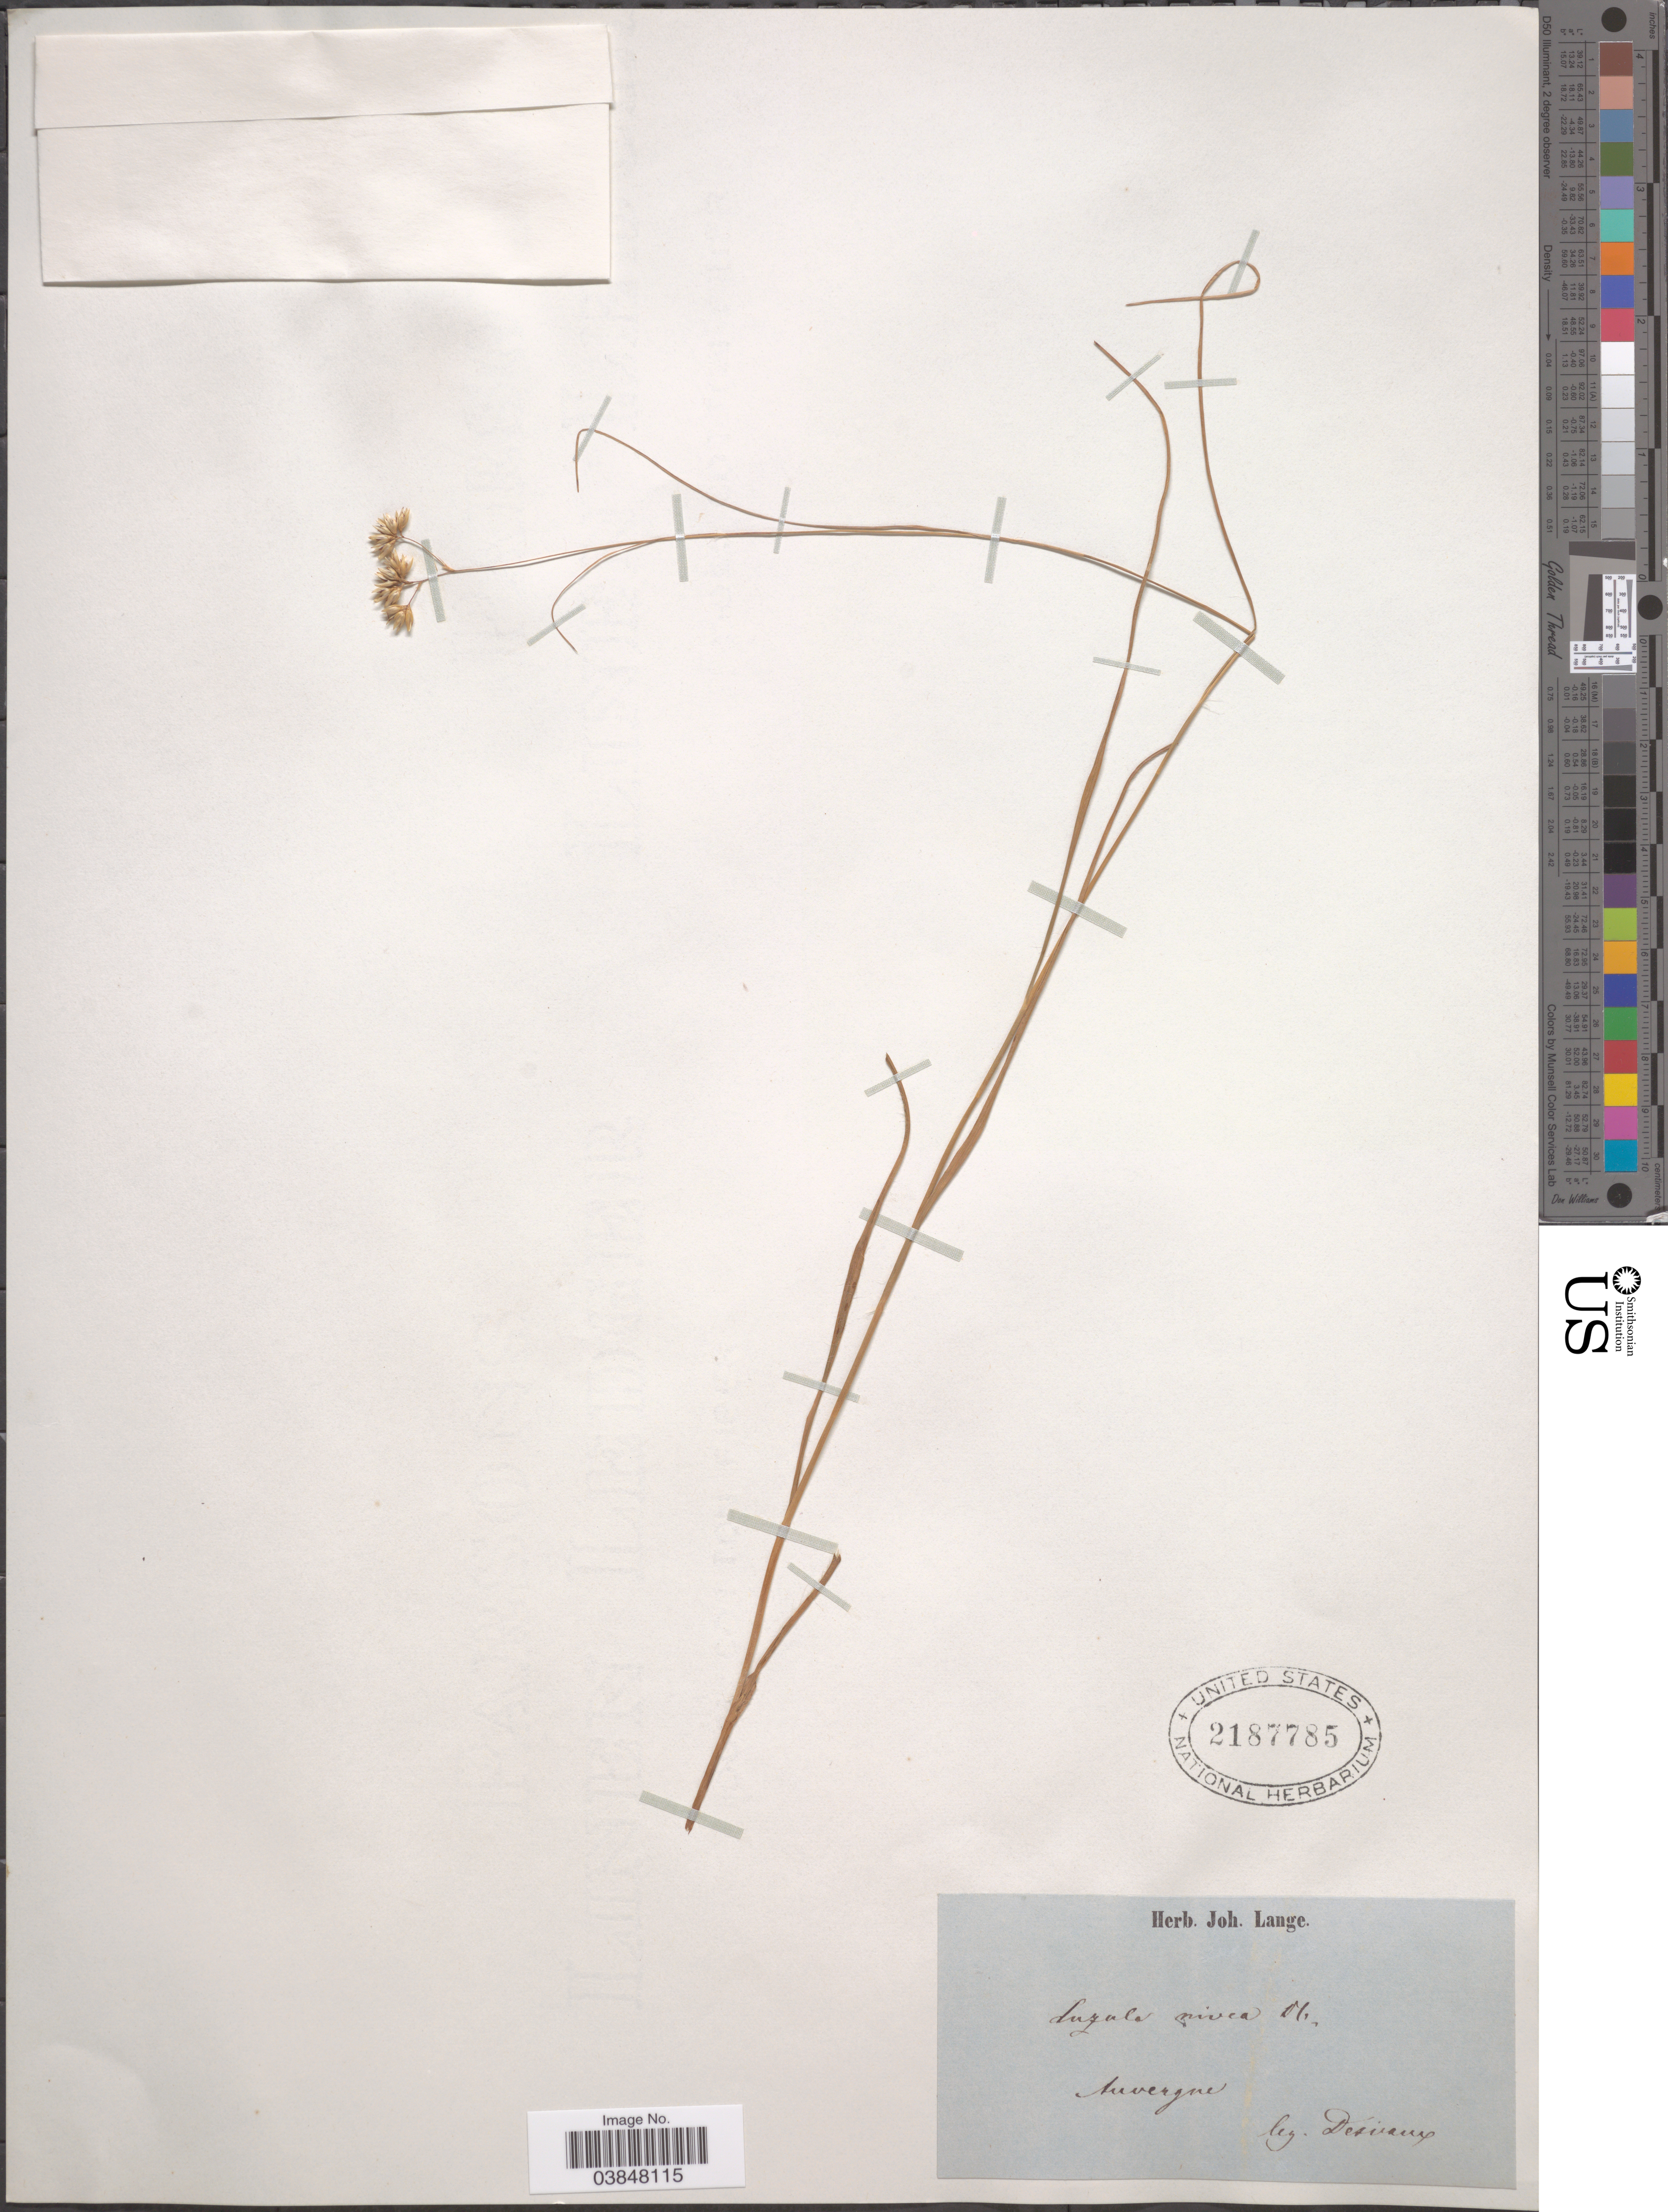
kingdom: Plantae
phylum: Tracheophyta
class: Liliopsida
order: Poales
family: Juncaceae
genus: Luzula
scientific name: Luzula nivea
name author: (L.) DC.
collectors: Desvaux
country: France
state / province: Auvergne-Rhône-Alpes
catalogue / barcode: US 2187785